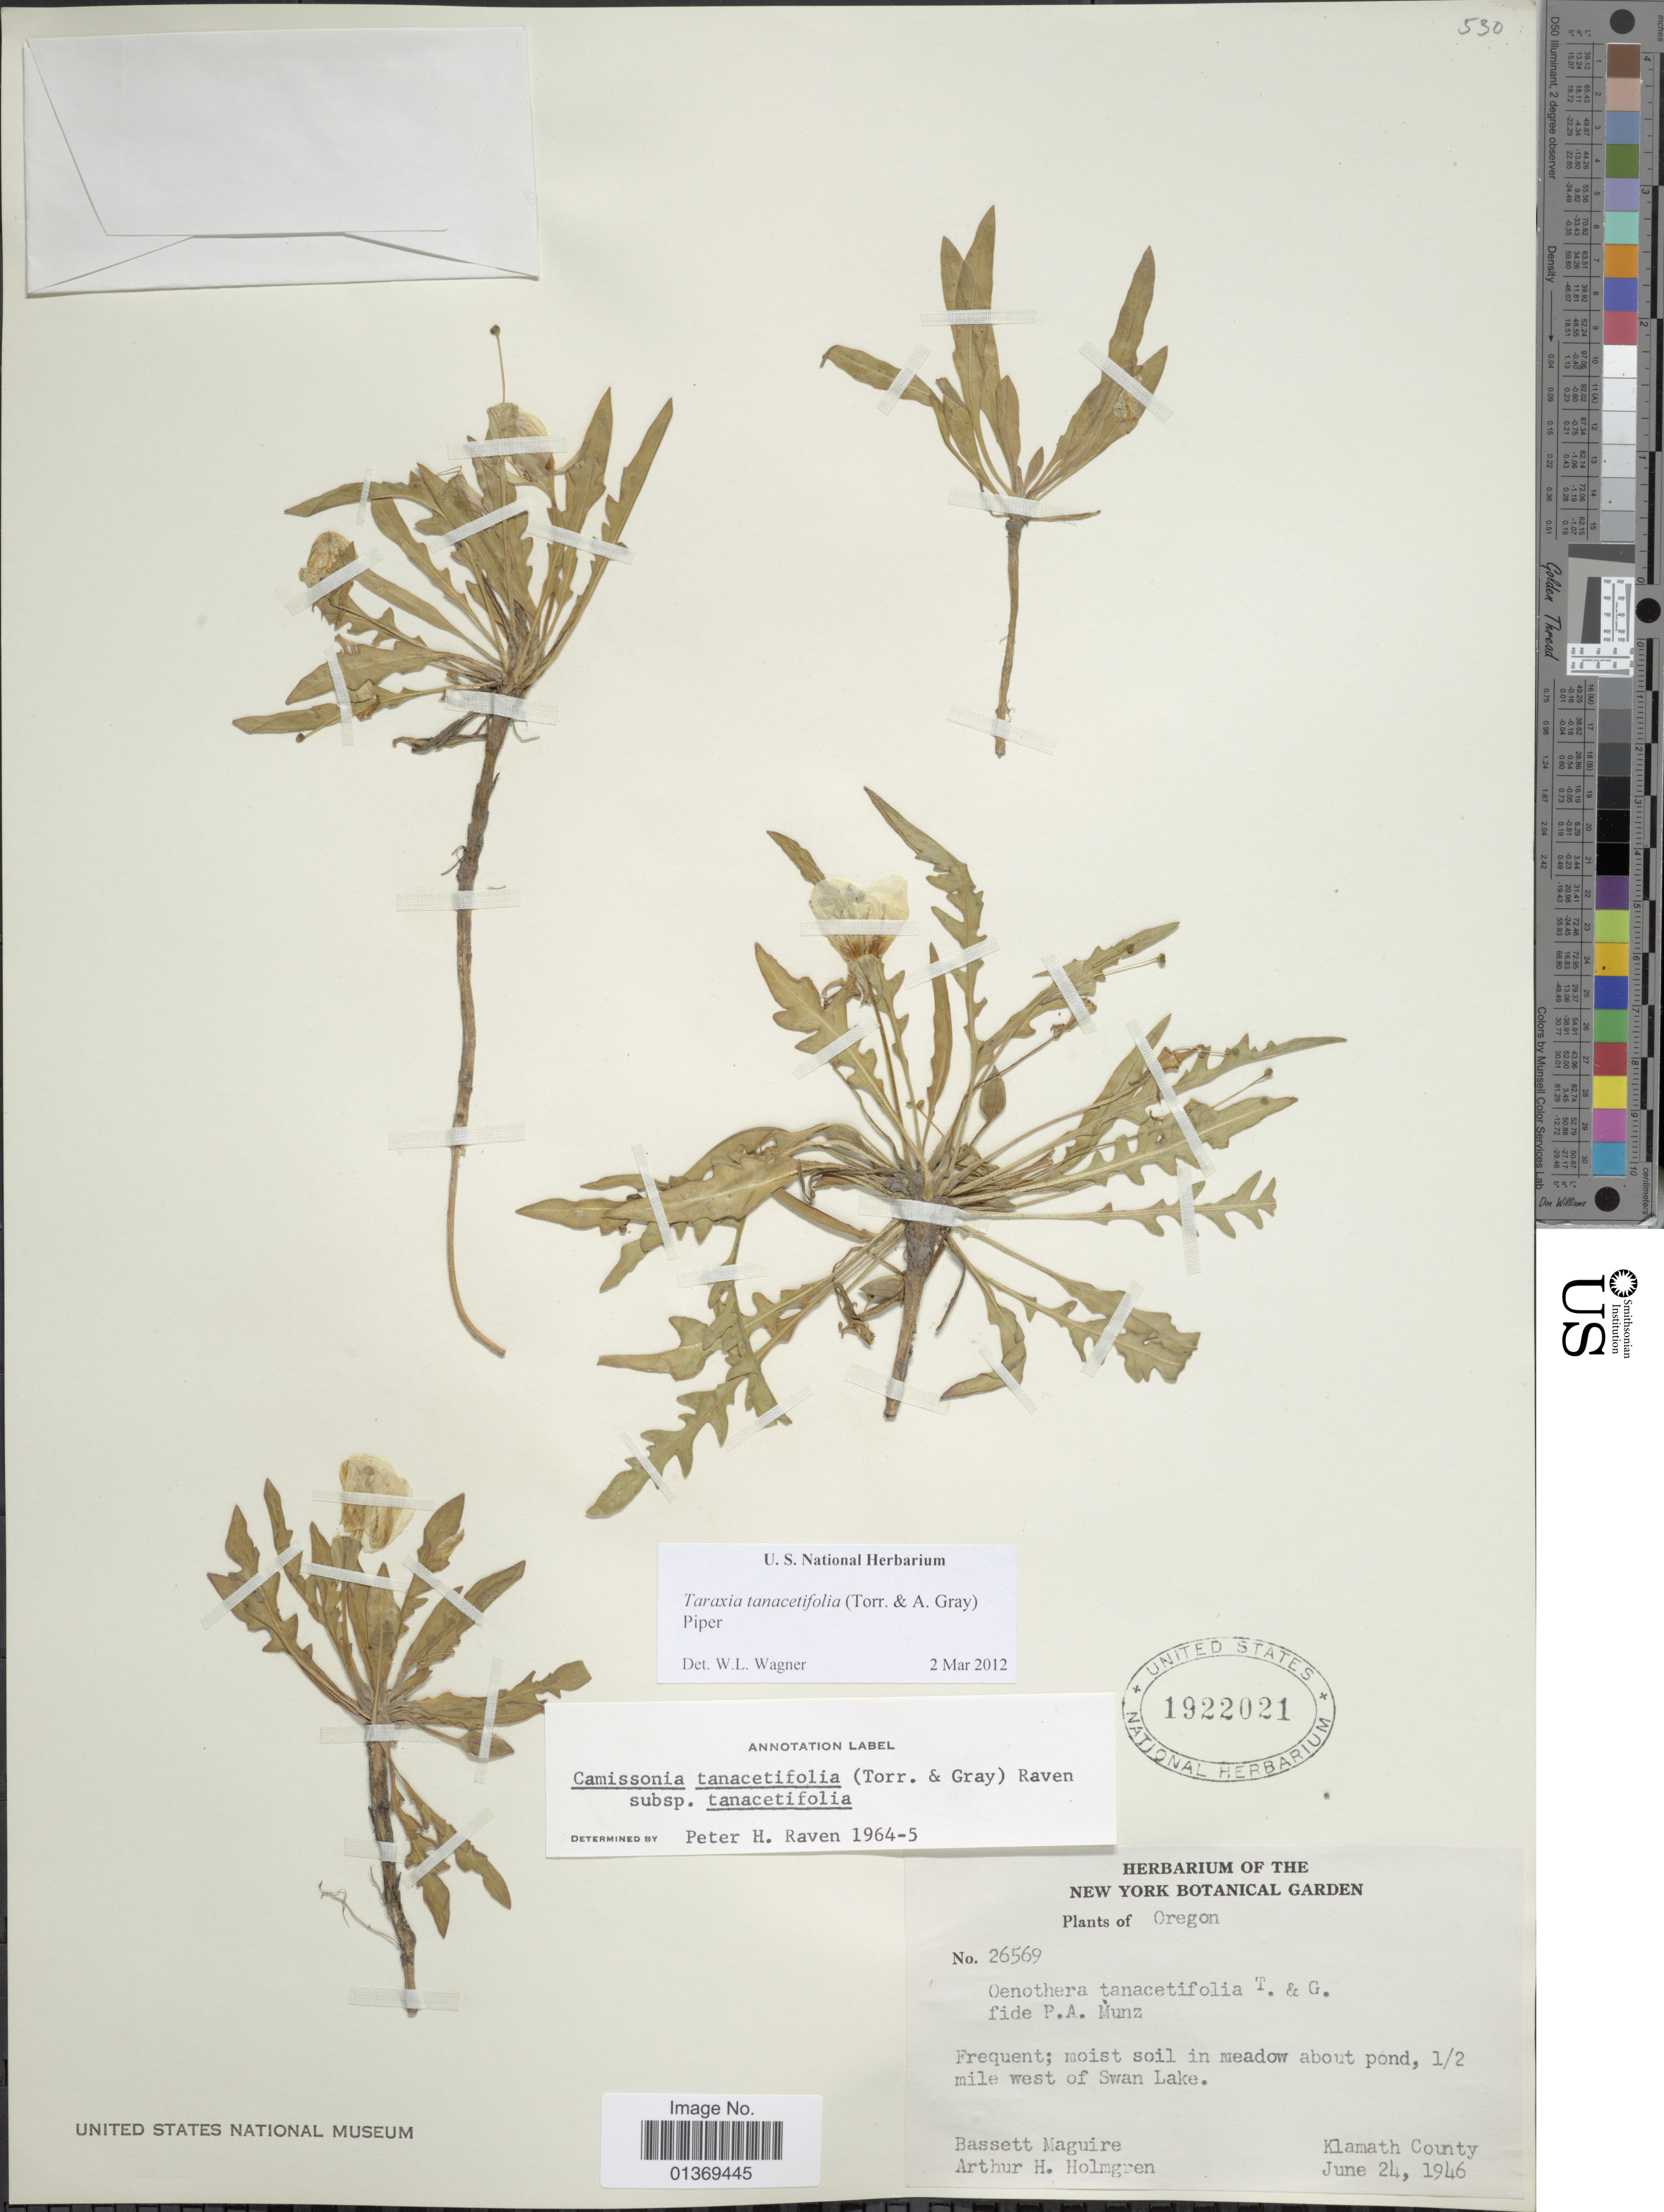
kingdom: Plantae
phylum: Tracheophyta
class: Magnoliopsida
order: Myrtales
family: Onagraceae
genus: Taraxia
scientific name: Taraxia tanacetifolia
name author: (Torr. & A. Gray) Piper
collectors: B. Maguire & A. H. Holmgren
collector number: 26569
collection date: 1946-06-24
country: United States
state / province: Oregon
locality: In meadow about pond, ½ mile west of Swan Lake, Klamath County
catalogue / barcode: US 1922021